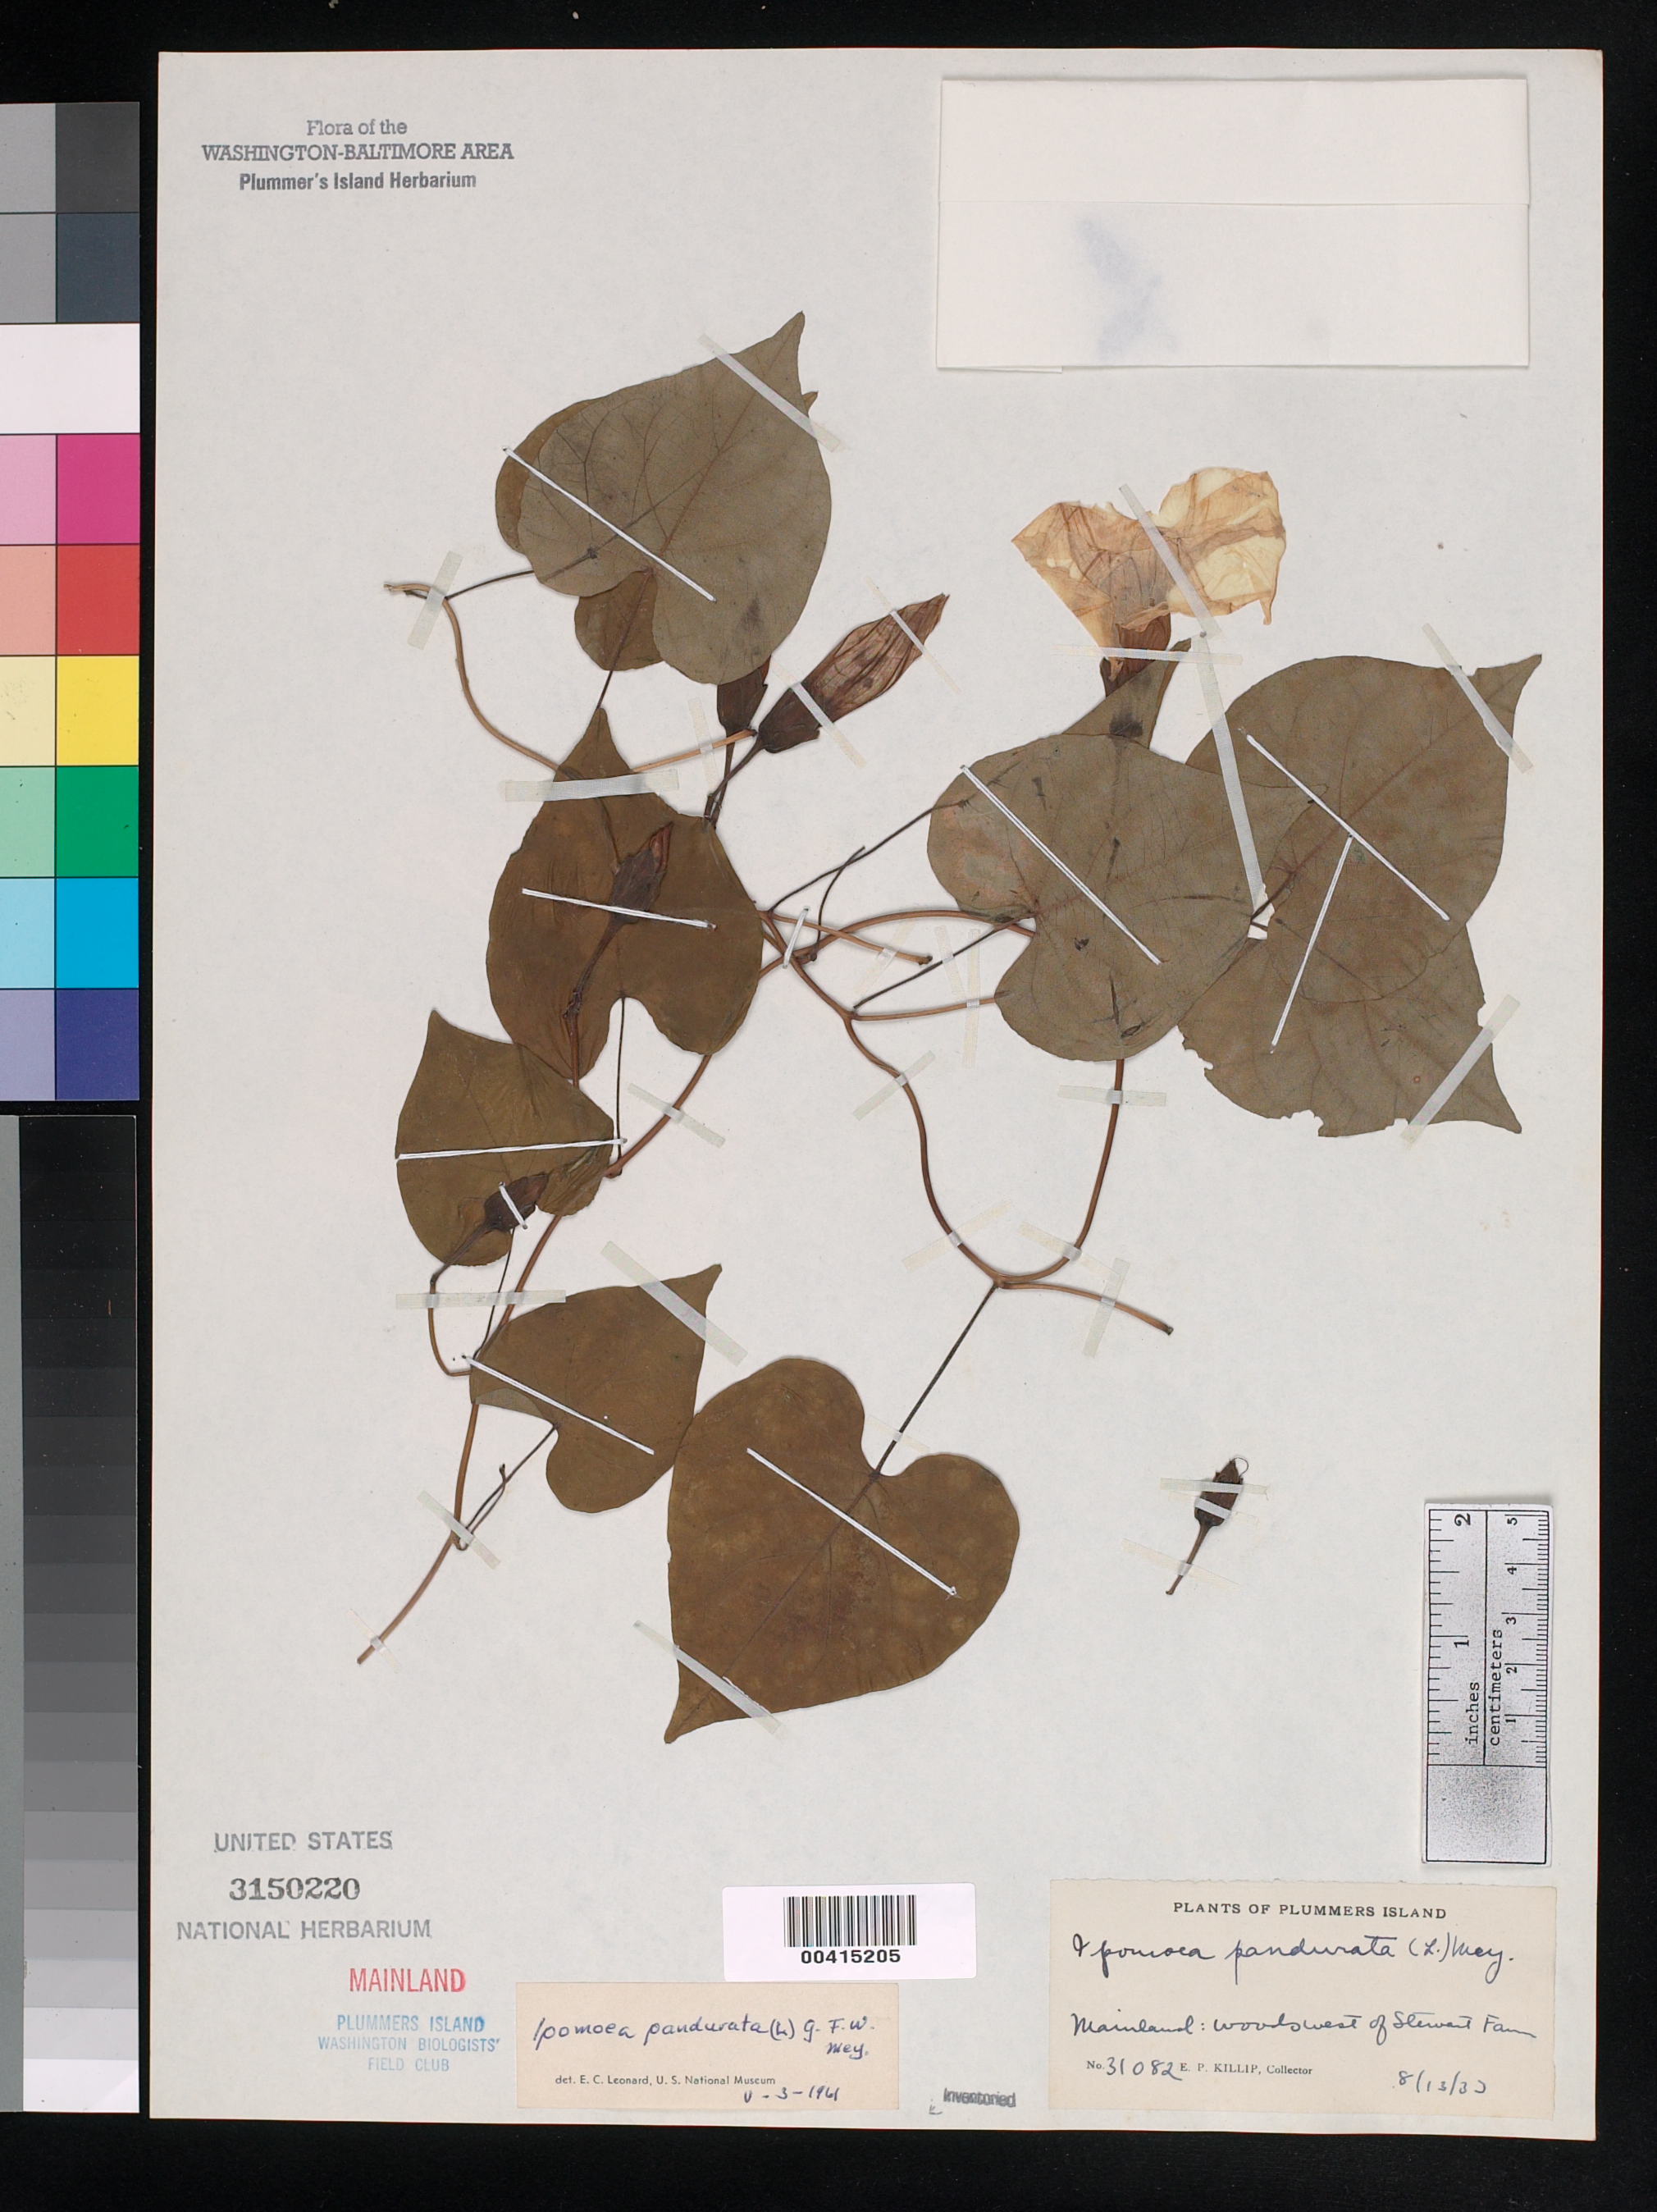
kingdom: Plantae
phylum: Tracheophyta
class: Magnoliopsida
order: Solanales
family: Convolvulaceae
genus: Ipomoea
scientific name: Ipomoea pandurata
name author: (L.) G. Mey.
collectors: E. P. Killip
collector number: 31082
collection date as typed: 13 Aug 1933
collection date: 1933-08-13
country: United States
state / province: Maryland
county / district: Montgomery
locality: Plummer's Island; mainland, west of Stewart Farm C. & O. Canal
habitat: Woods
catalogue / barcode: US 3150220